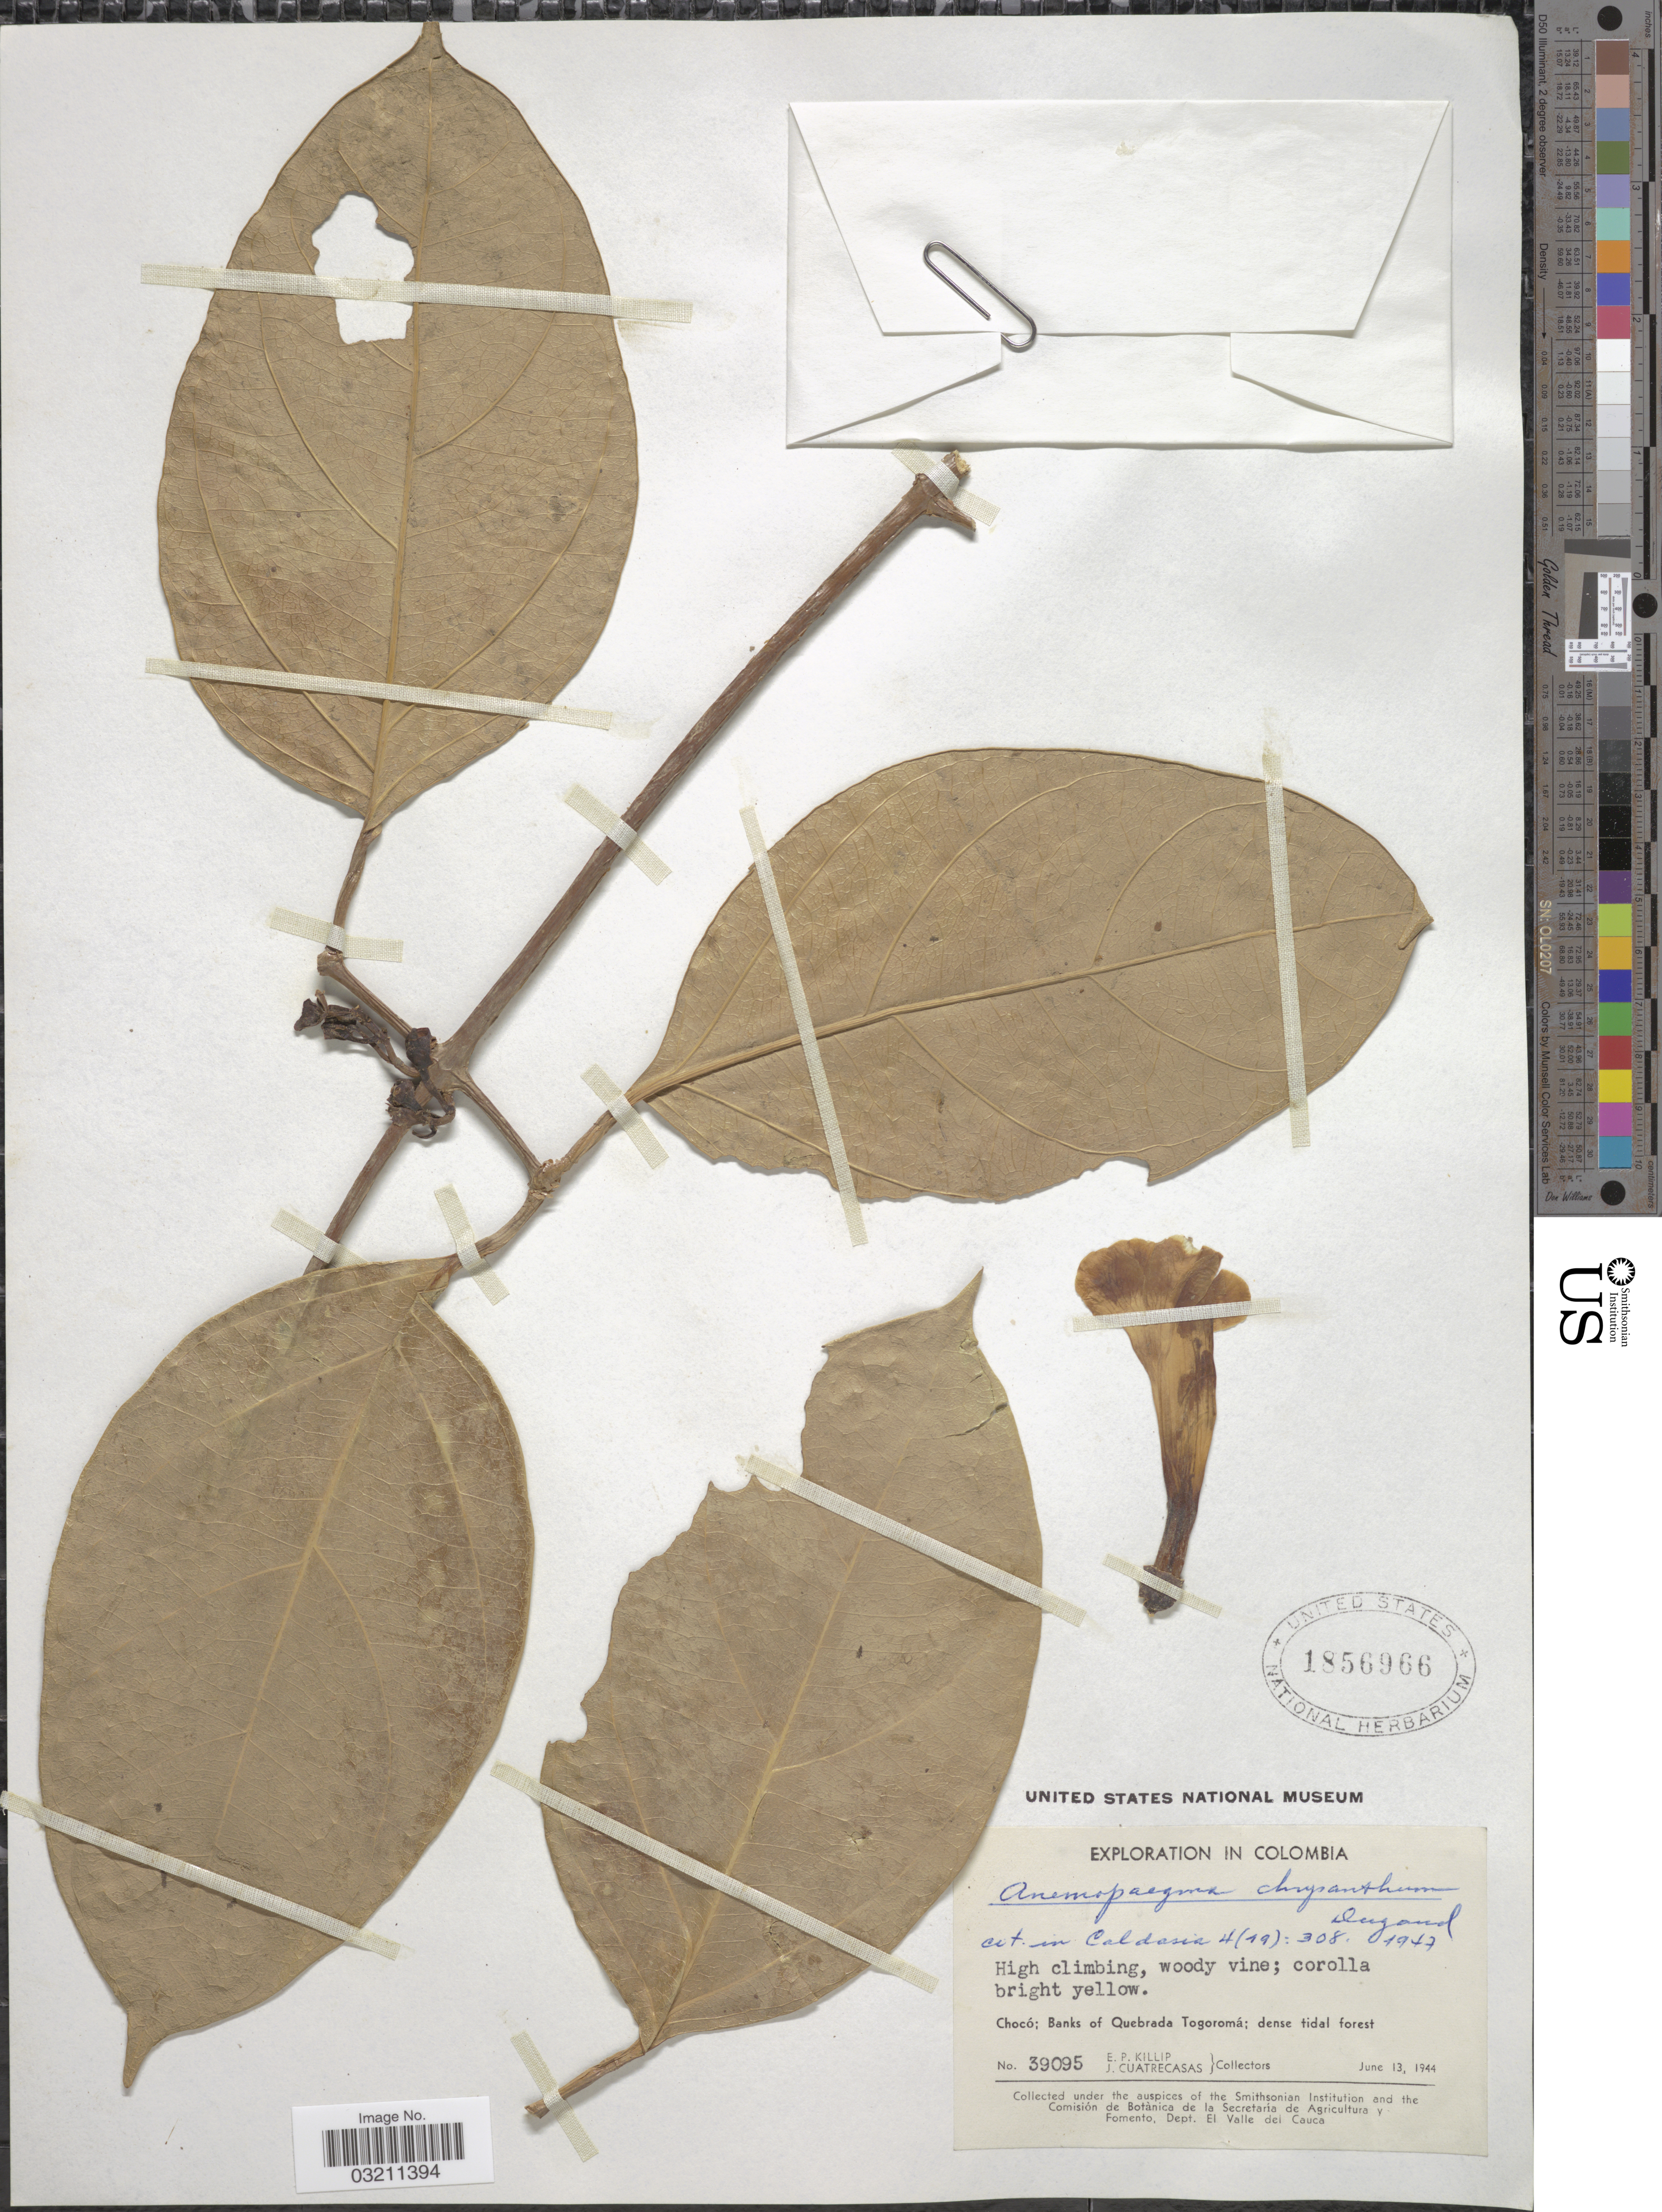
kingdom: Plantae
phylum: Tracheophyta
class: Magnoliopsida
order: Lamiales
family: Bignoniaceae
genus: Anemopaegma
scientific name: Anemopaegma chrysanthum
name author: Dugand G.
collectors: E. P. Killip & J. Cuatrecasas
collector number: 39095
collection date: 1944-06-13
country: Colombia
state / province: Chocó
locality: Banks of Quebrada Togoromá.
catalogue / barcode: US 1856966